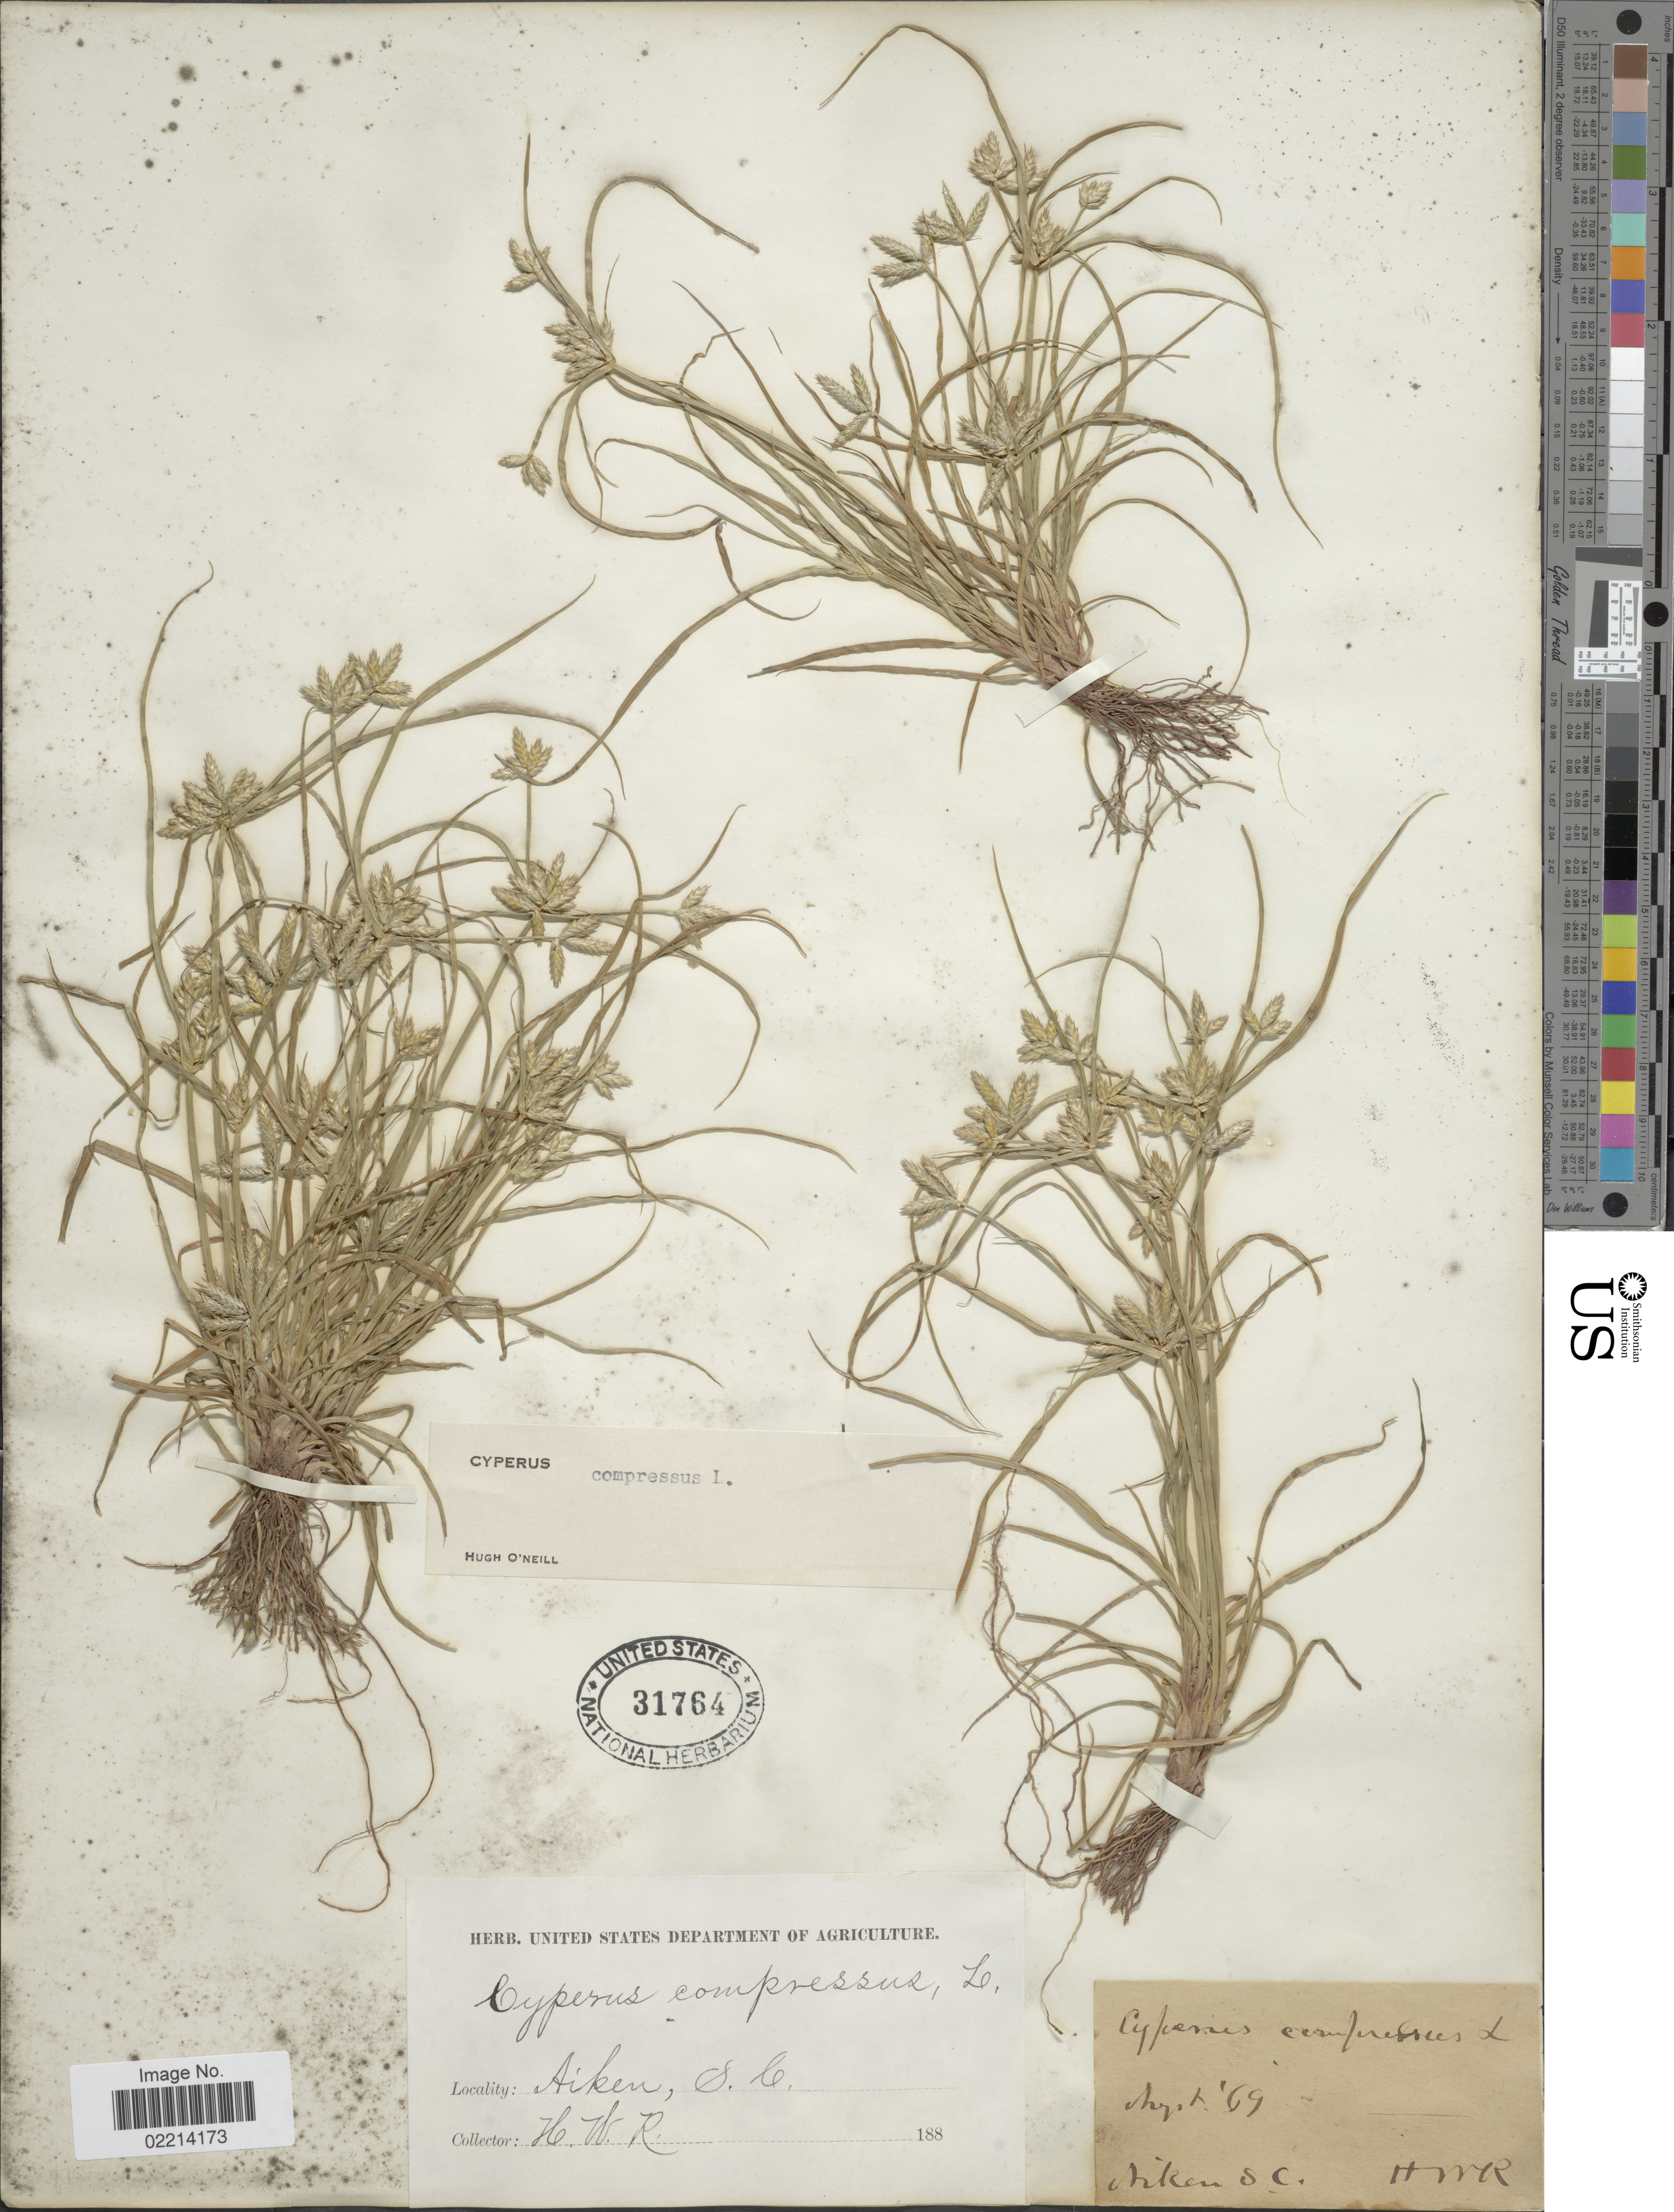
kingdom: Plantae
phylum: Tracheophyta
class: Liliopsida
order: Poales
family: Cyperaceae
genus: Cyperus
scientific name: Cyperus compressus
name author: L.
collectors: H. W. R.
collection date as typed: Transcribed d/m/y: /8/69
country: United States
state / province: South Carolina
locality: Aiken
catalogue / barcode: US 31764